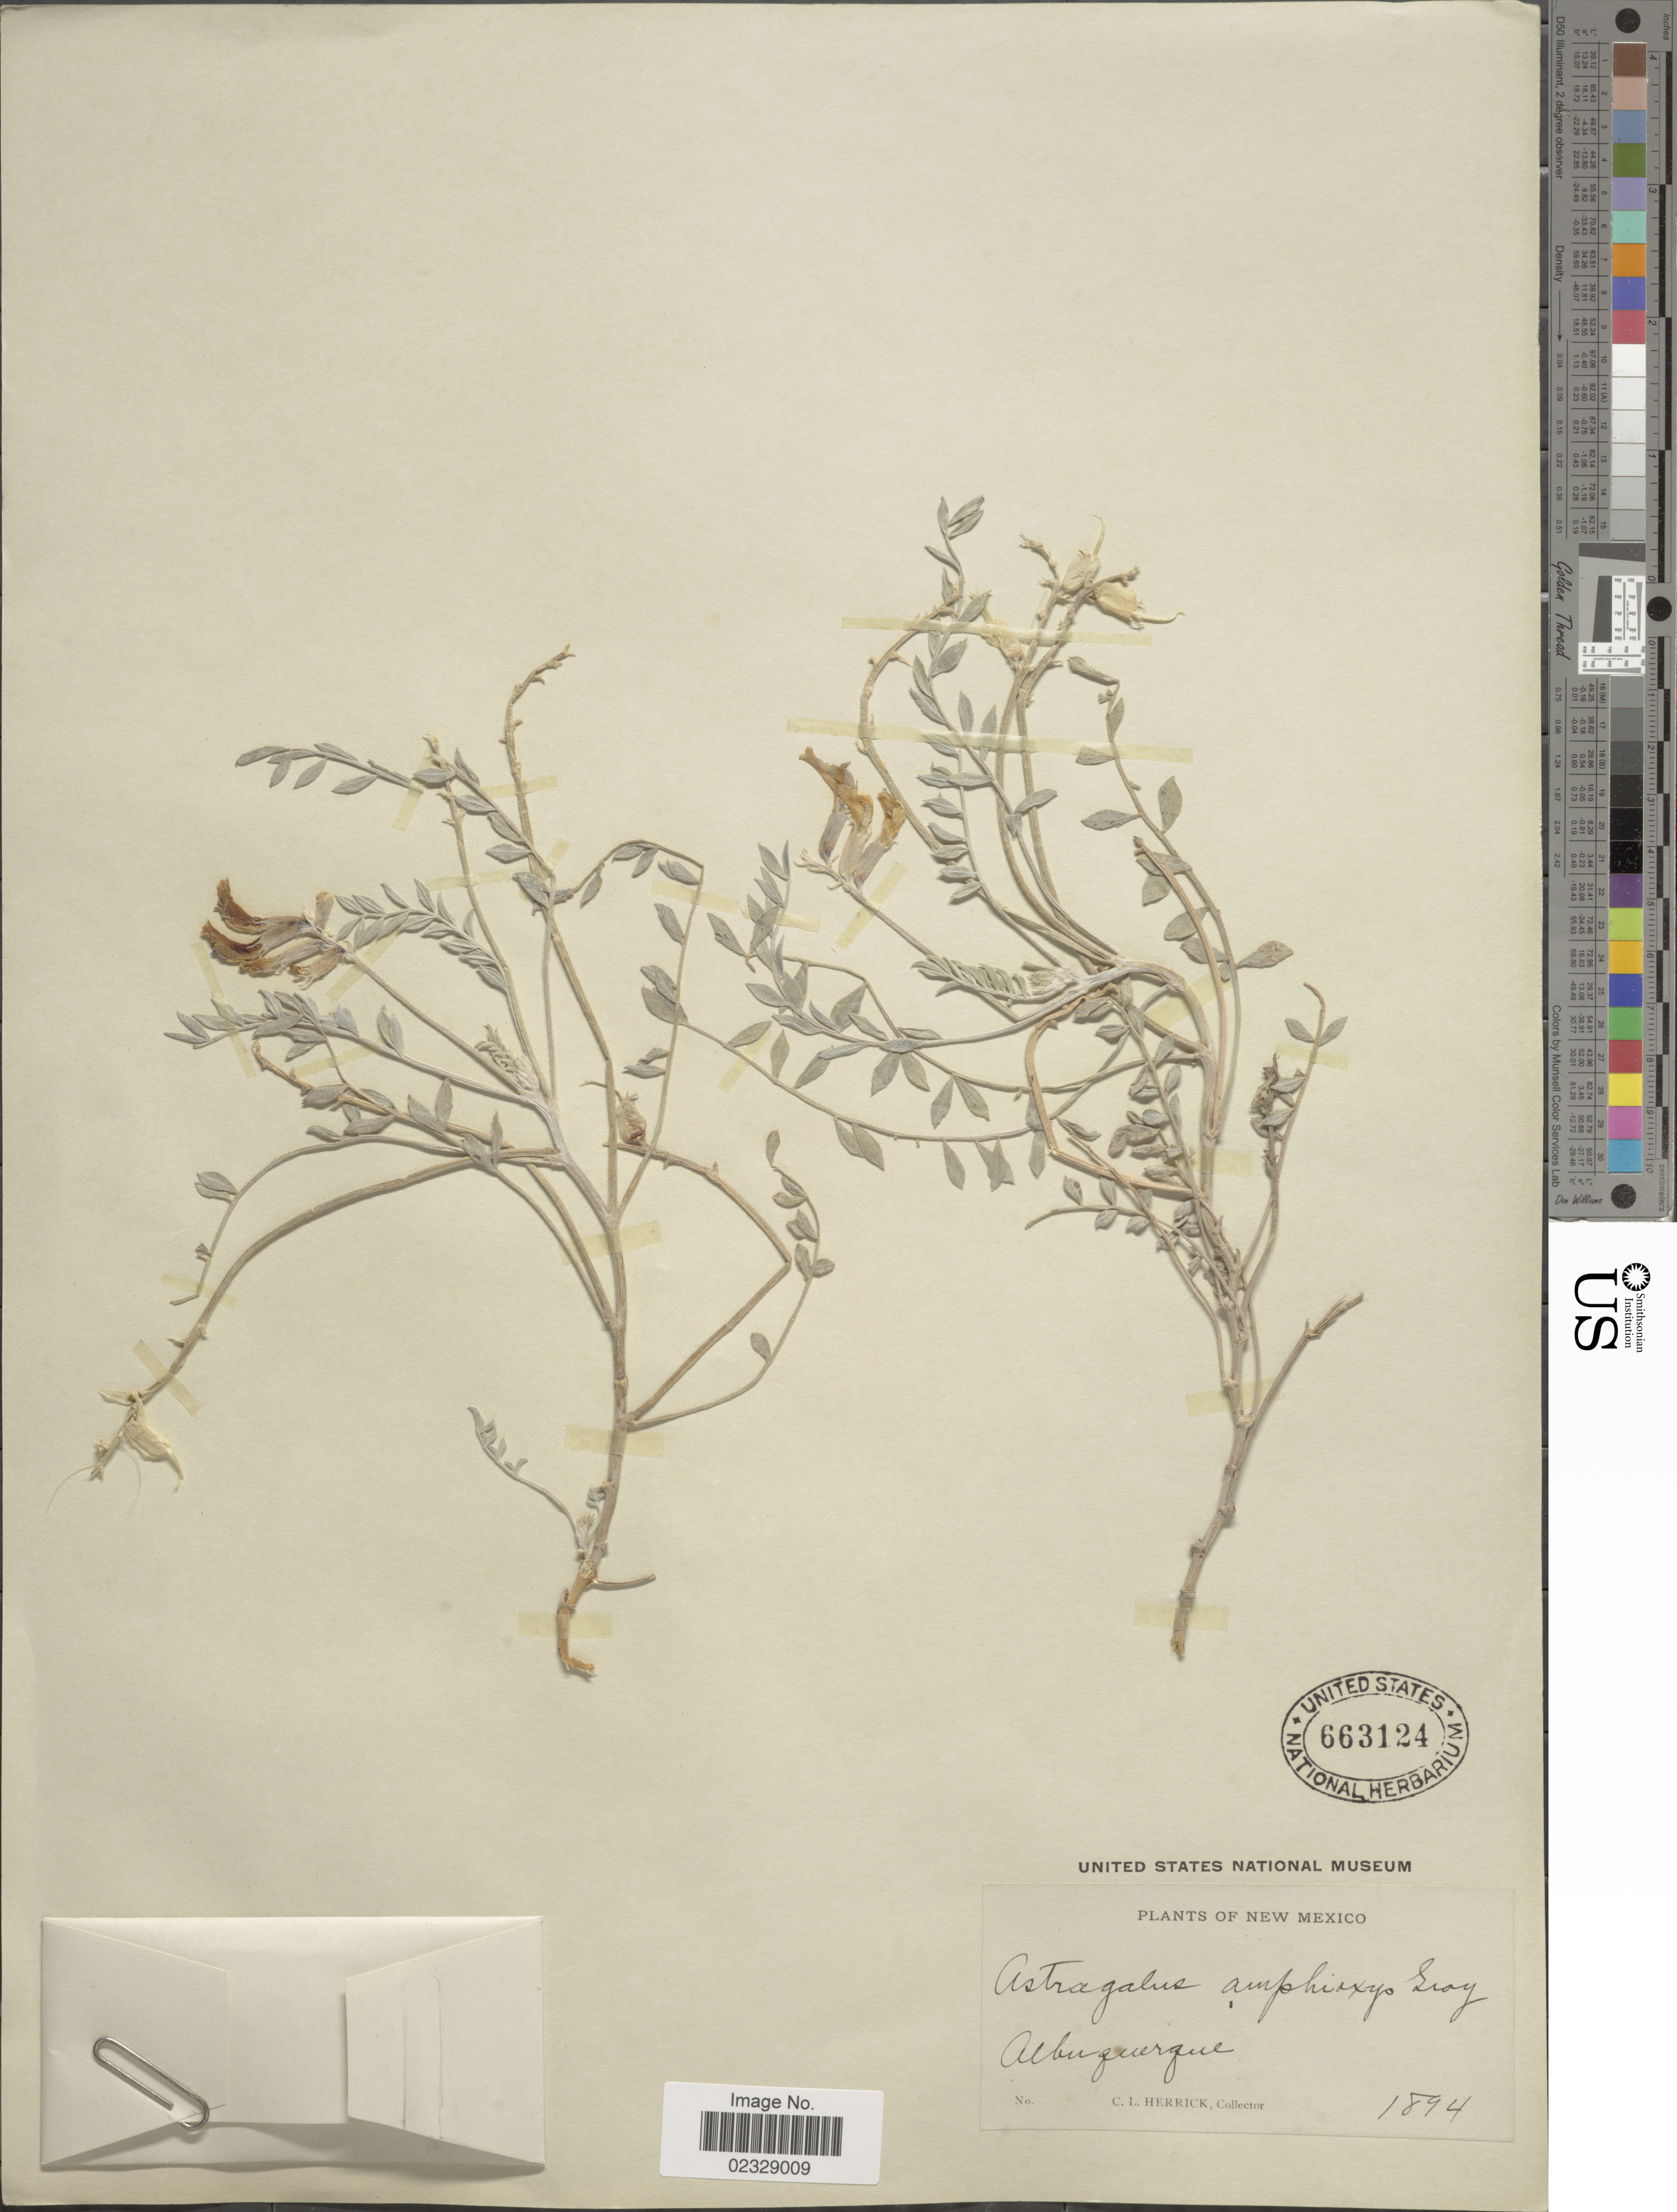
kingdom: Plantae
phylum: Tracheophyta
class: Magnoliopsida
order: Fabales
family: Fabaceae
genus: Astragalus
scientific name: Astragalus amphioxys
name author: A. Gray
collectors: C. Herrick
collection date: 1894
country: United States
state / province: New Mexico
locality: Albuquerque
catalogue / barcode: US 663124